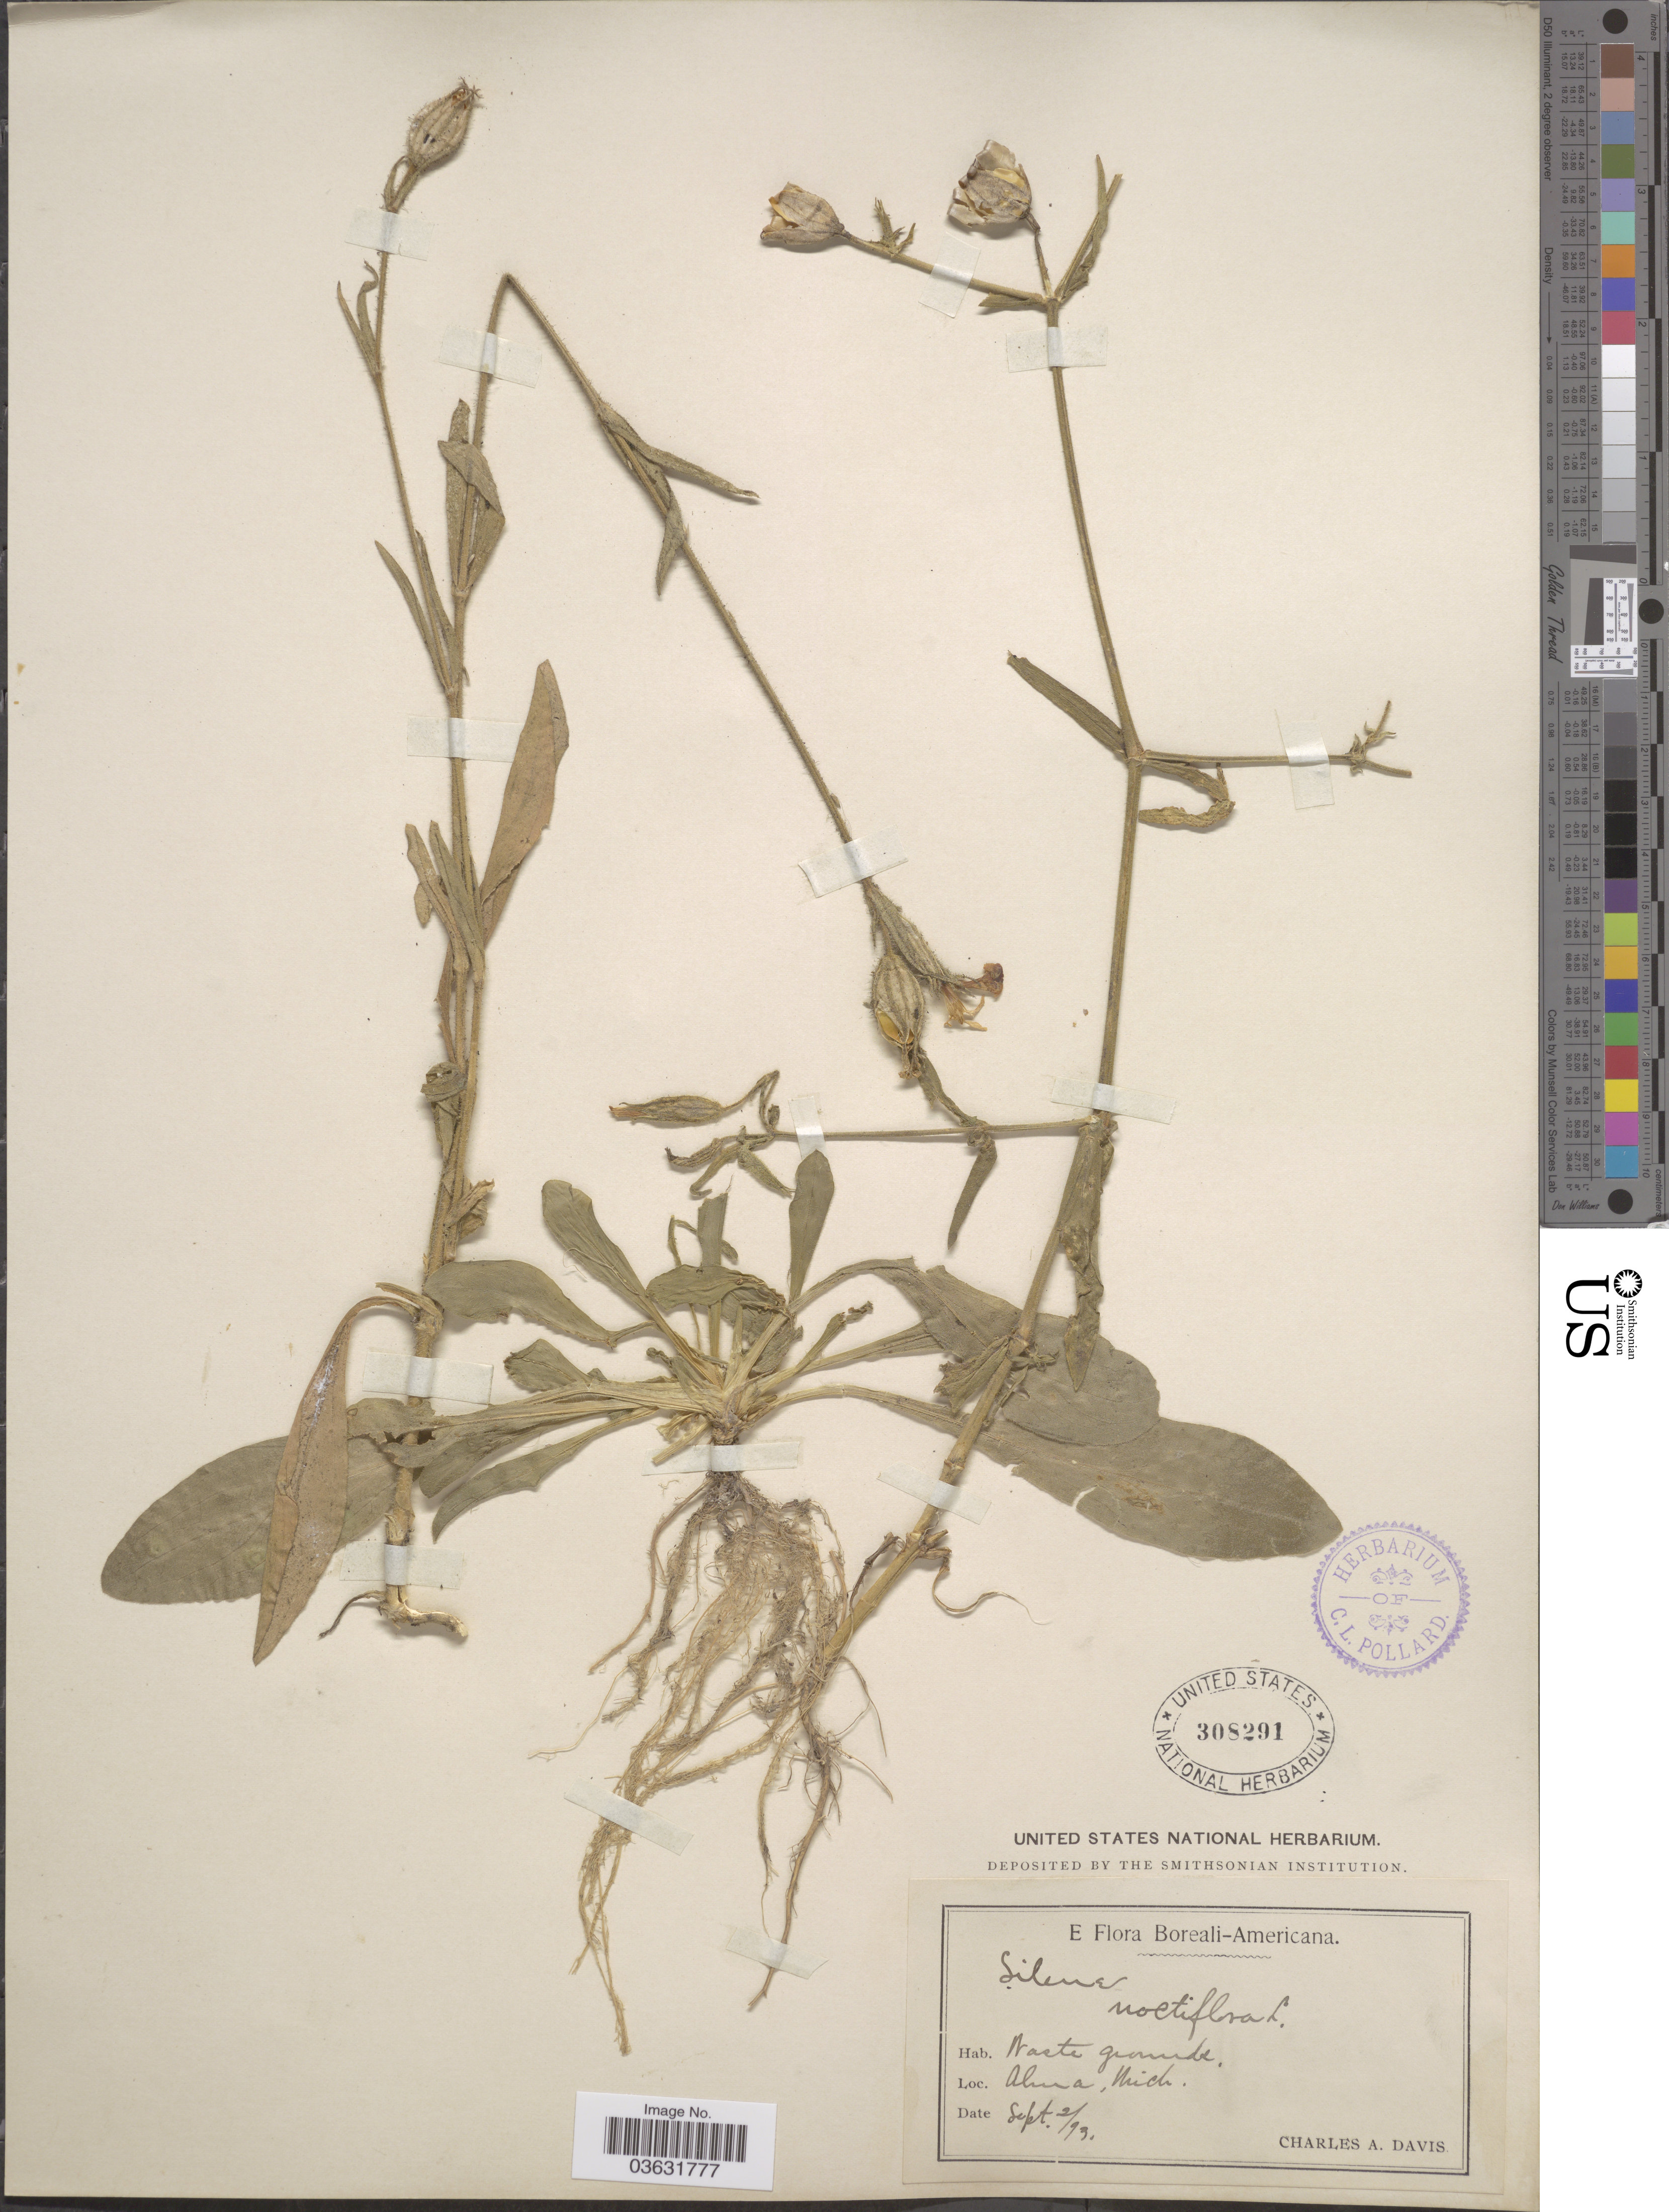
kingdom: Plantae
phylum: Tracheophyta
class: Magnoliopsida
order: Caryophyllales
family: Caryophyllaceae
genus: Silene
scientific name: Silene noctiflora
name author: L.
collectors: C. Davis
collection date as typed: Transcribed d/m/y: 2/9/93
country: United States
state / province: Michigan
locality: Boreali-Americana. Alma.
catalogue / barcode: US 308291